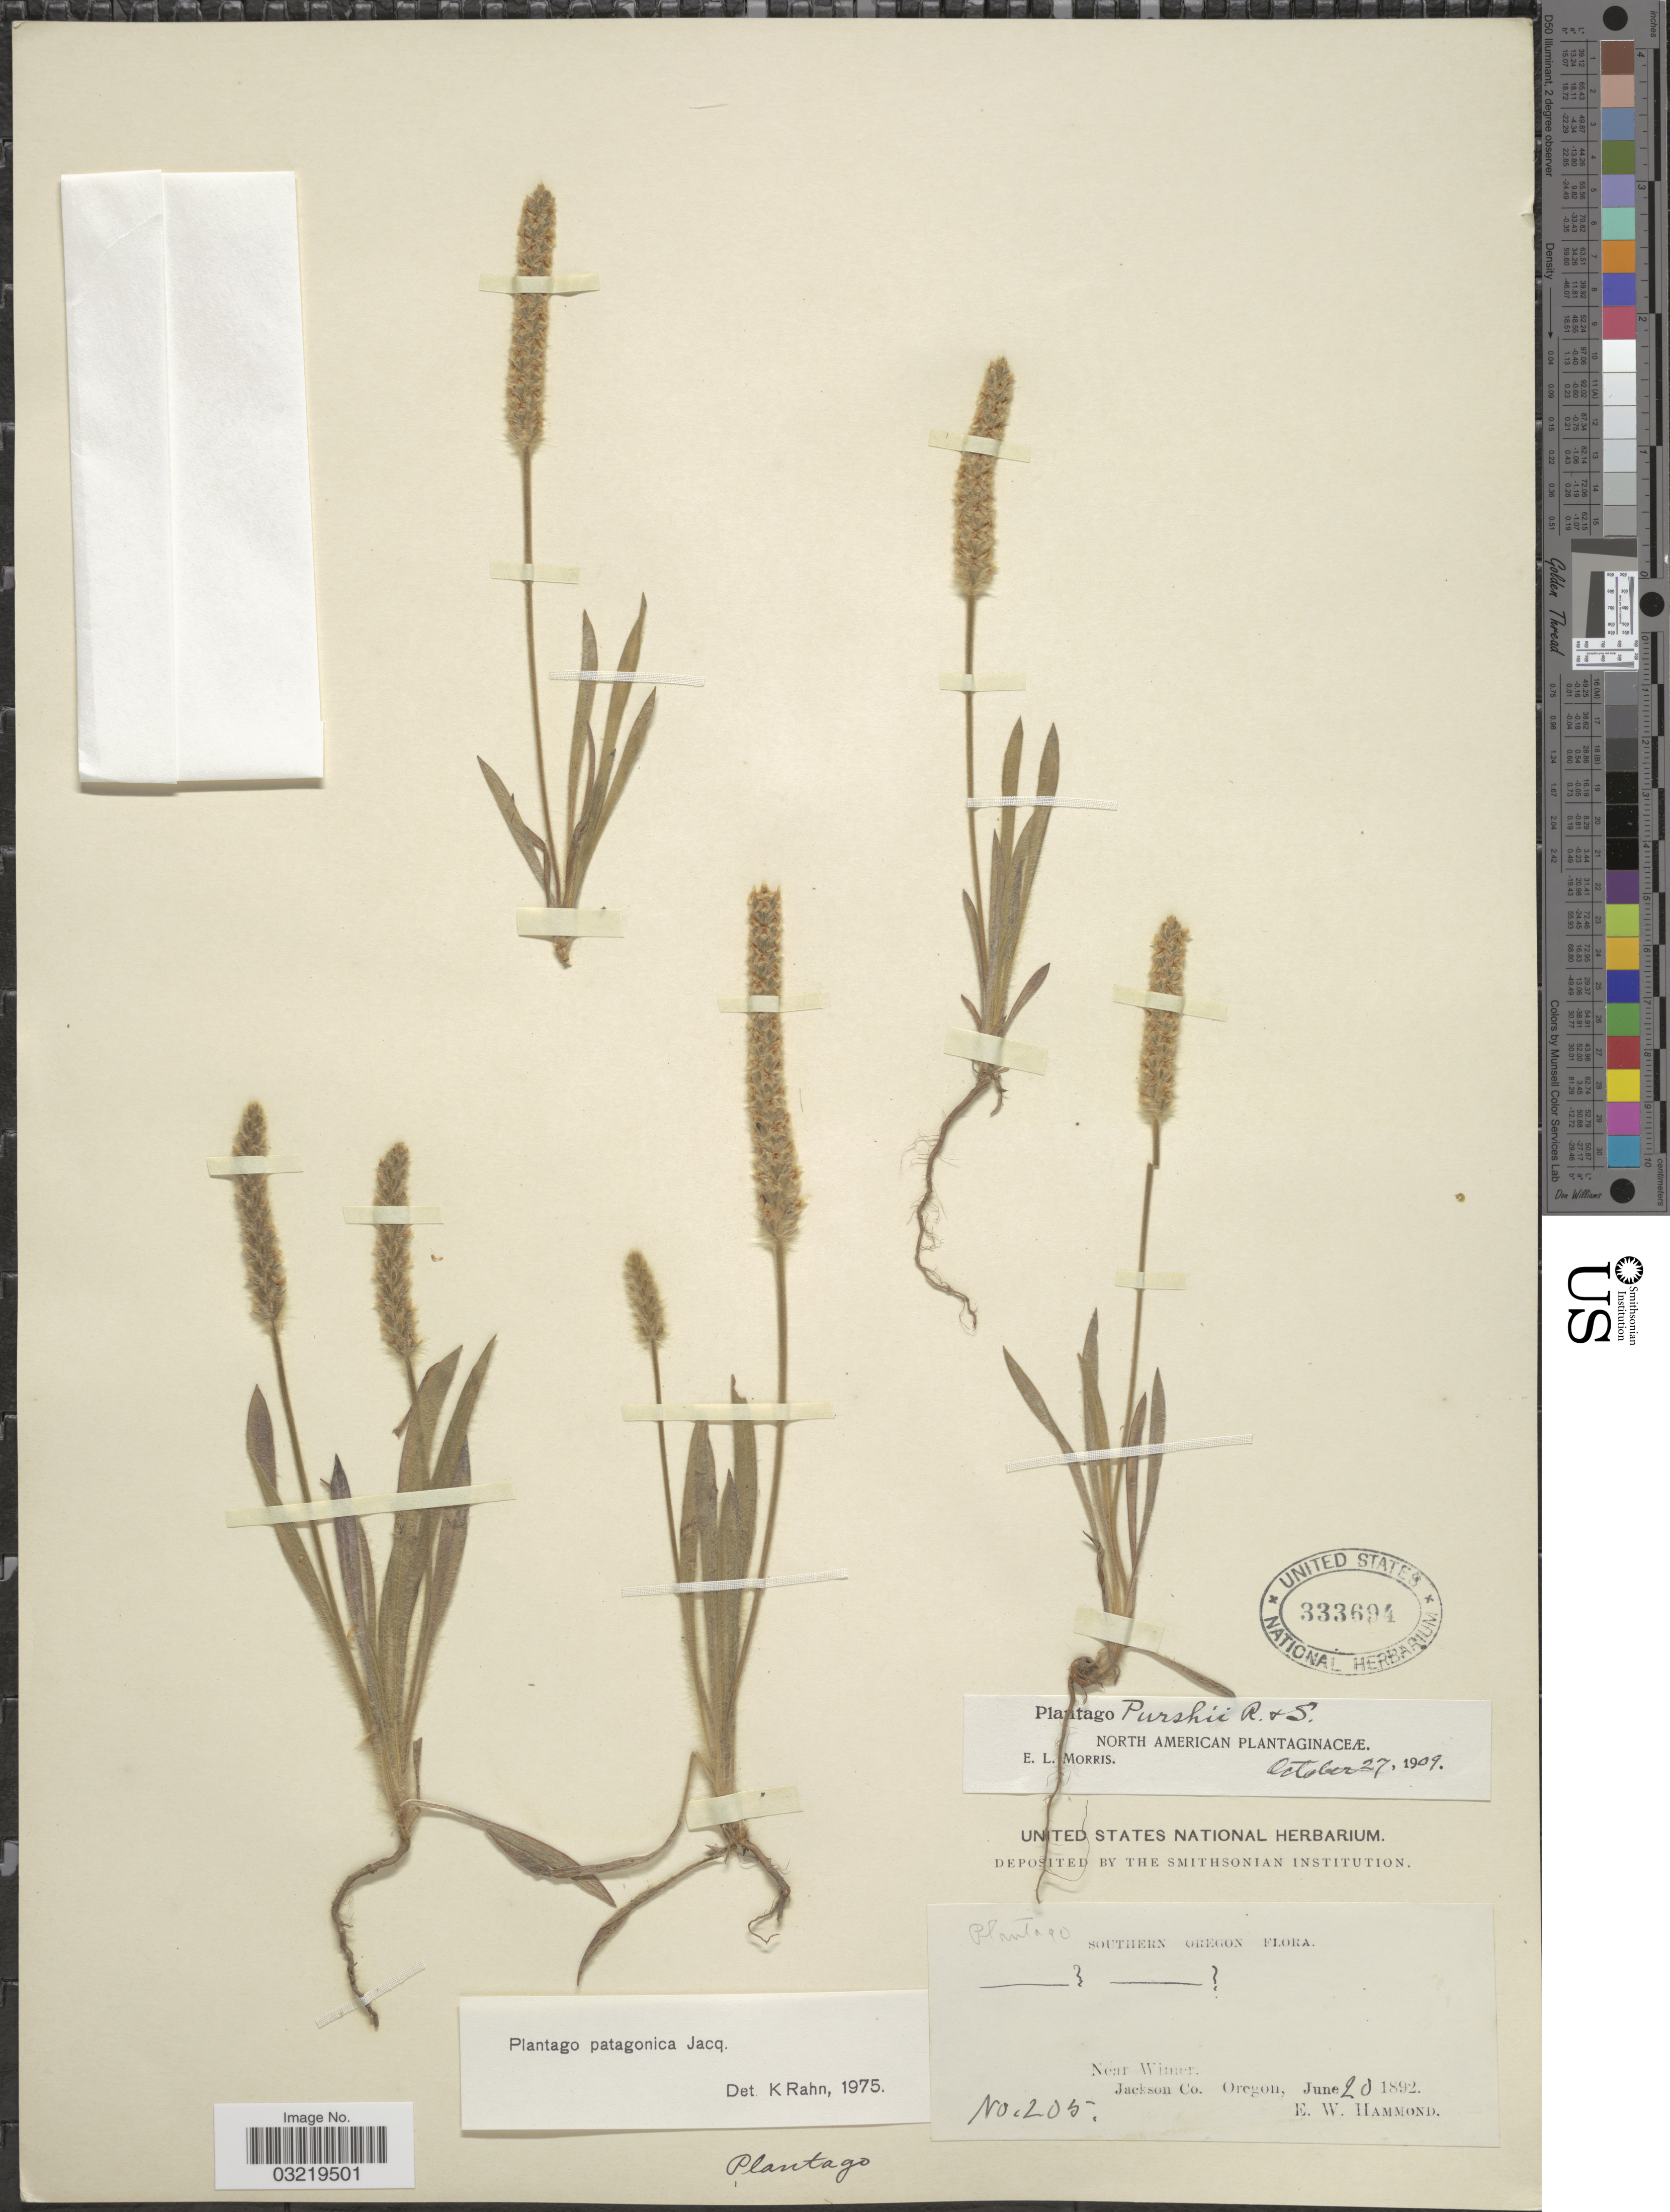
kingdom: Plantae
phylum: Tracheophyta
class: Magnoliopsida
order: Lamiales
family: Plantaginaceae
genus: Plantago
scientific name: Plantago patagonica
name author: Jacq.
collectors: E. Hammond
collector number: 205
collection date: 1892-06-20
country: United States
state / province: Oregon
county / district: Jackson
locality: Southern Oregon. Near Wimer. Jackson Co.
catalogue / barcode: US 333694